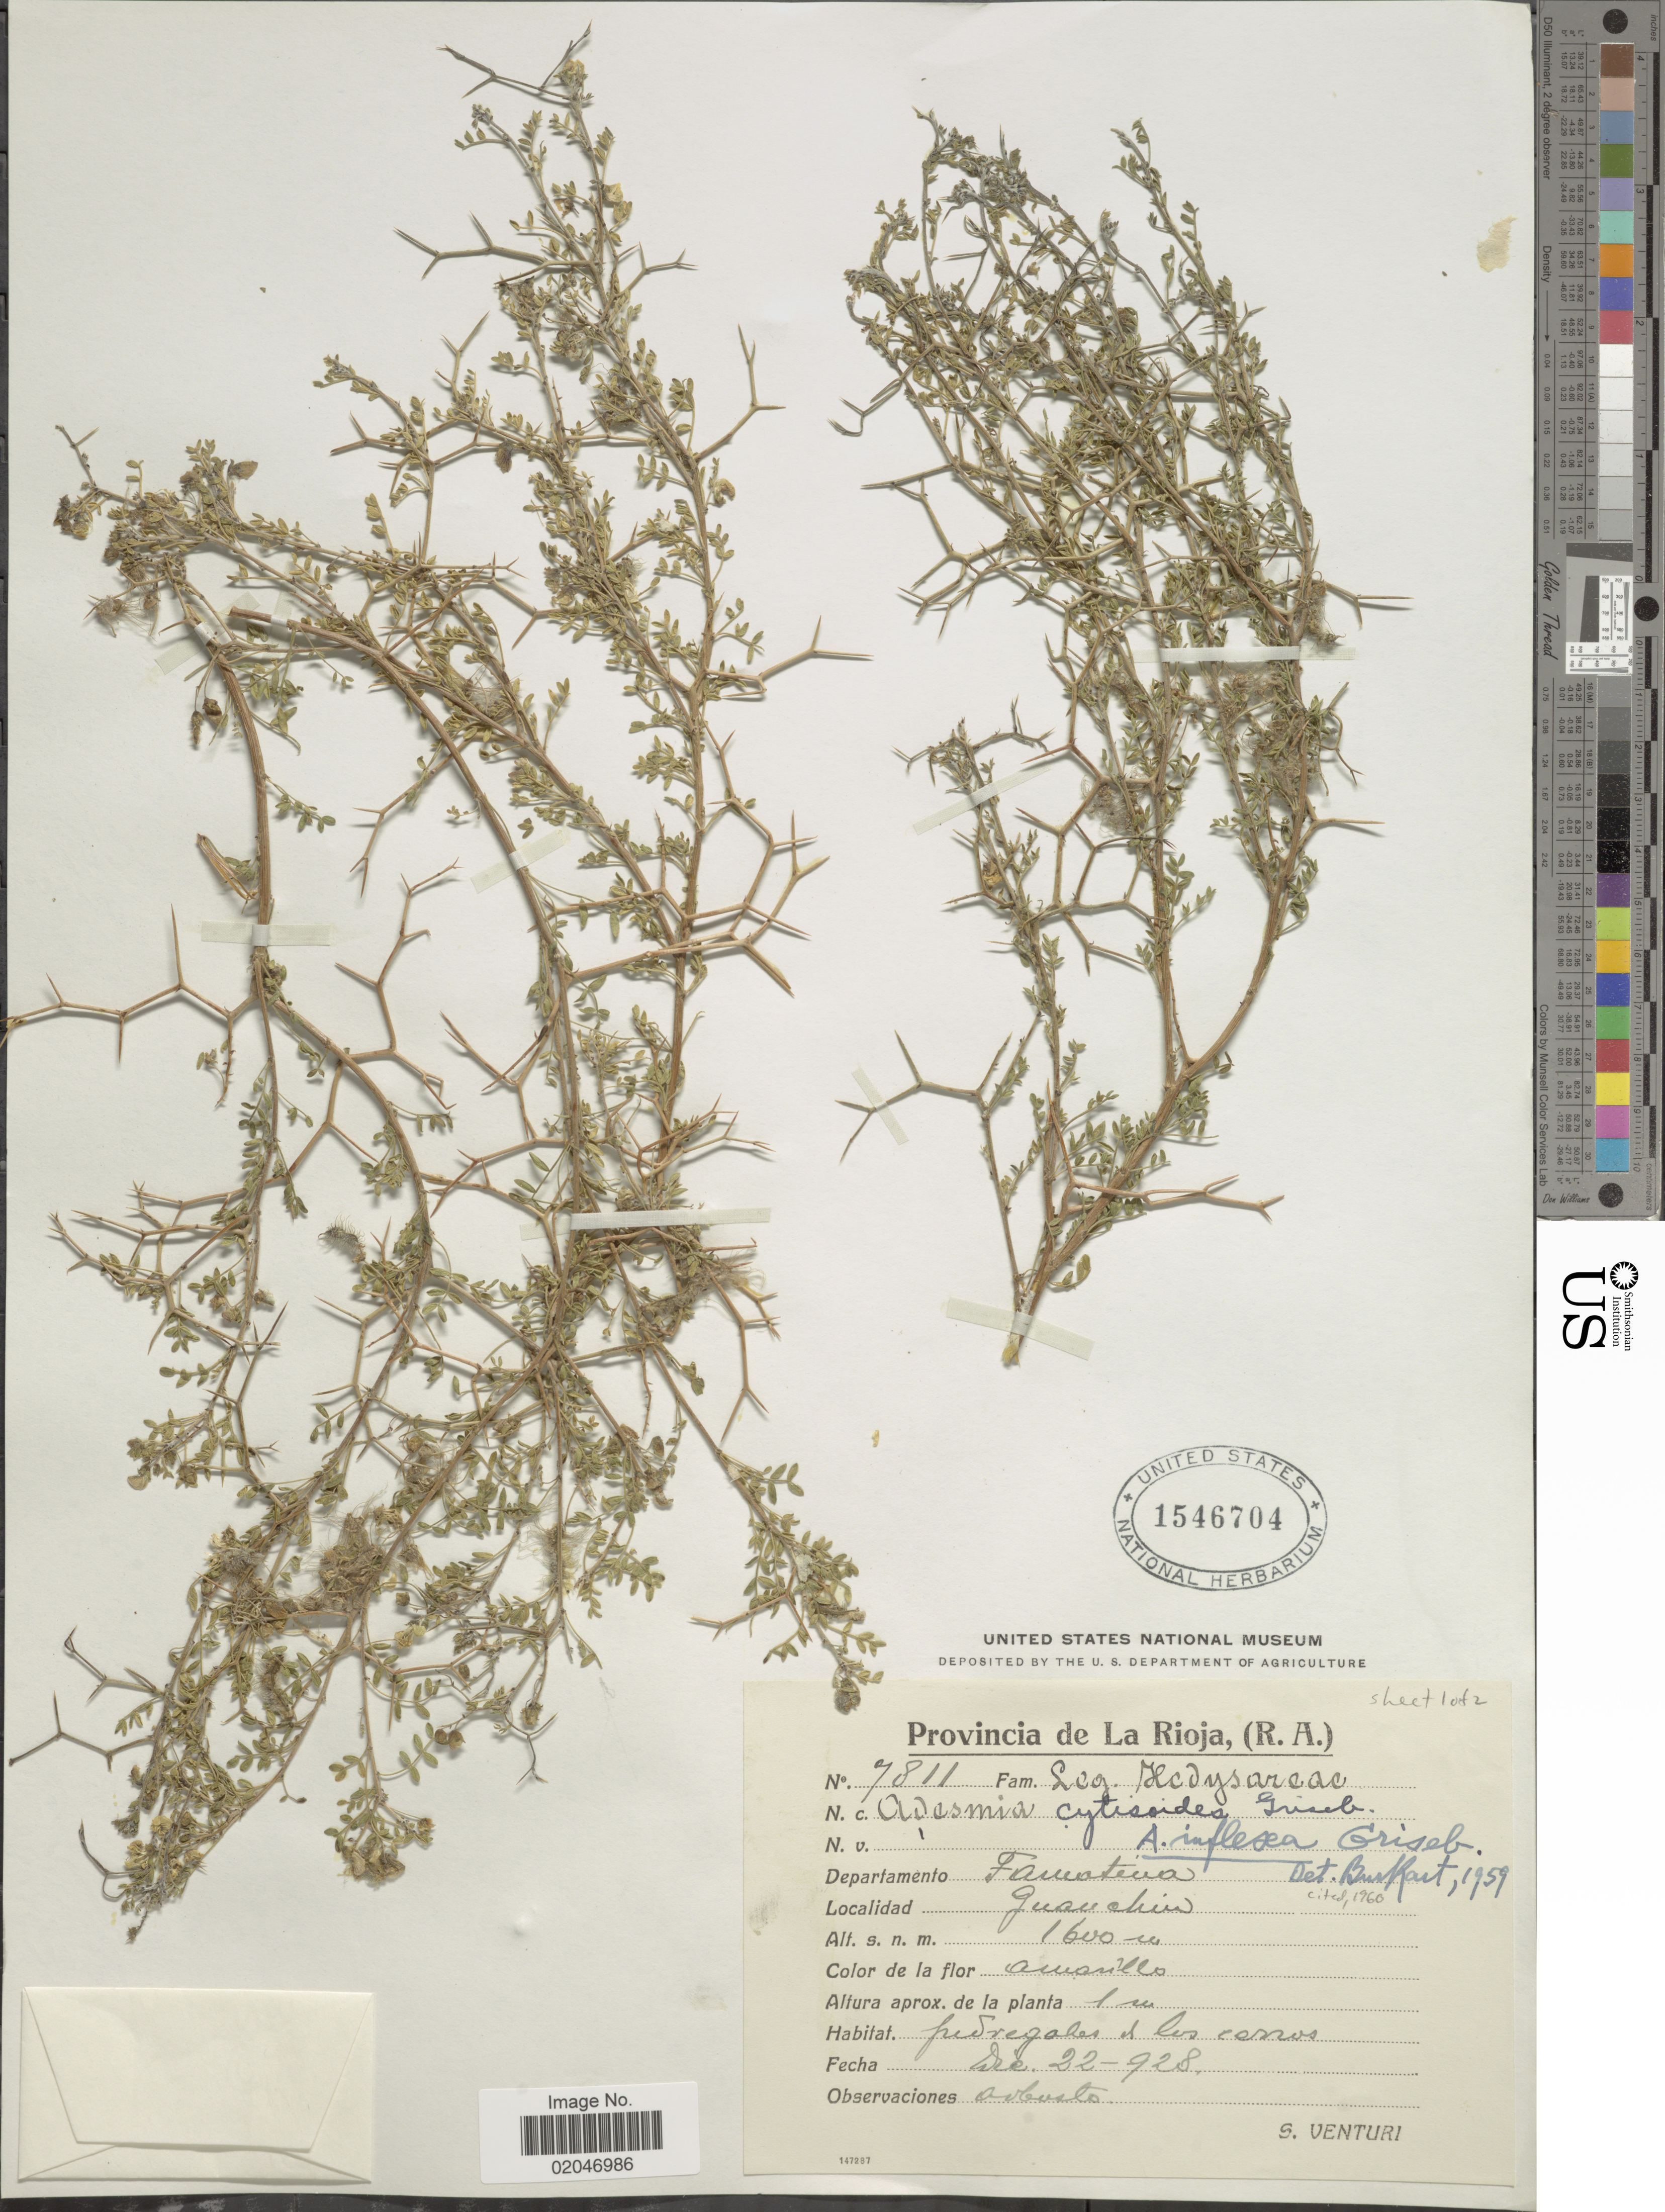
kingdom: Plantae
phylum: Tracheophyta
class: Magnoliopsida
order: Fabales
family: Fabaceae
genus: Adesmia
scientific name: Adesmia inflexa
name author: Griseb.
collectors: S. Venturi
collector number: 7811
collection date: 1928-12-22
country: Argentina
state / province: La Rioja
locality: (R.A.), Departamento Famatina, Guanchin, pedregales de los cerros.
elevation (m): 1600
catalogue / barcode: US 1546704